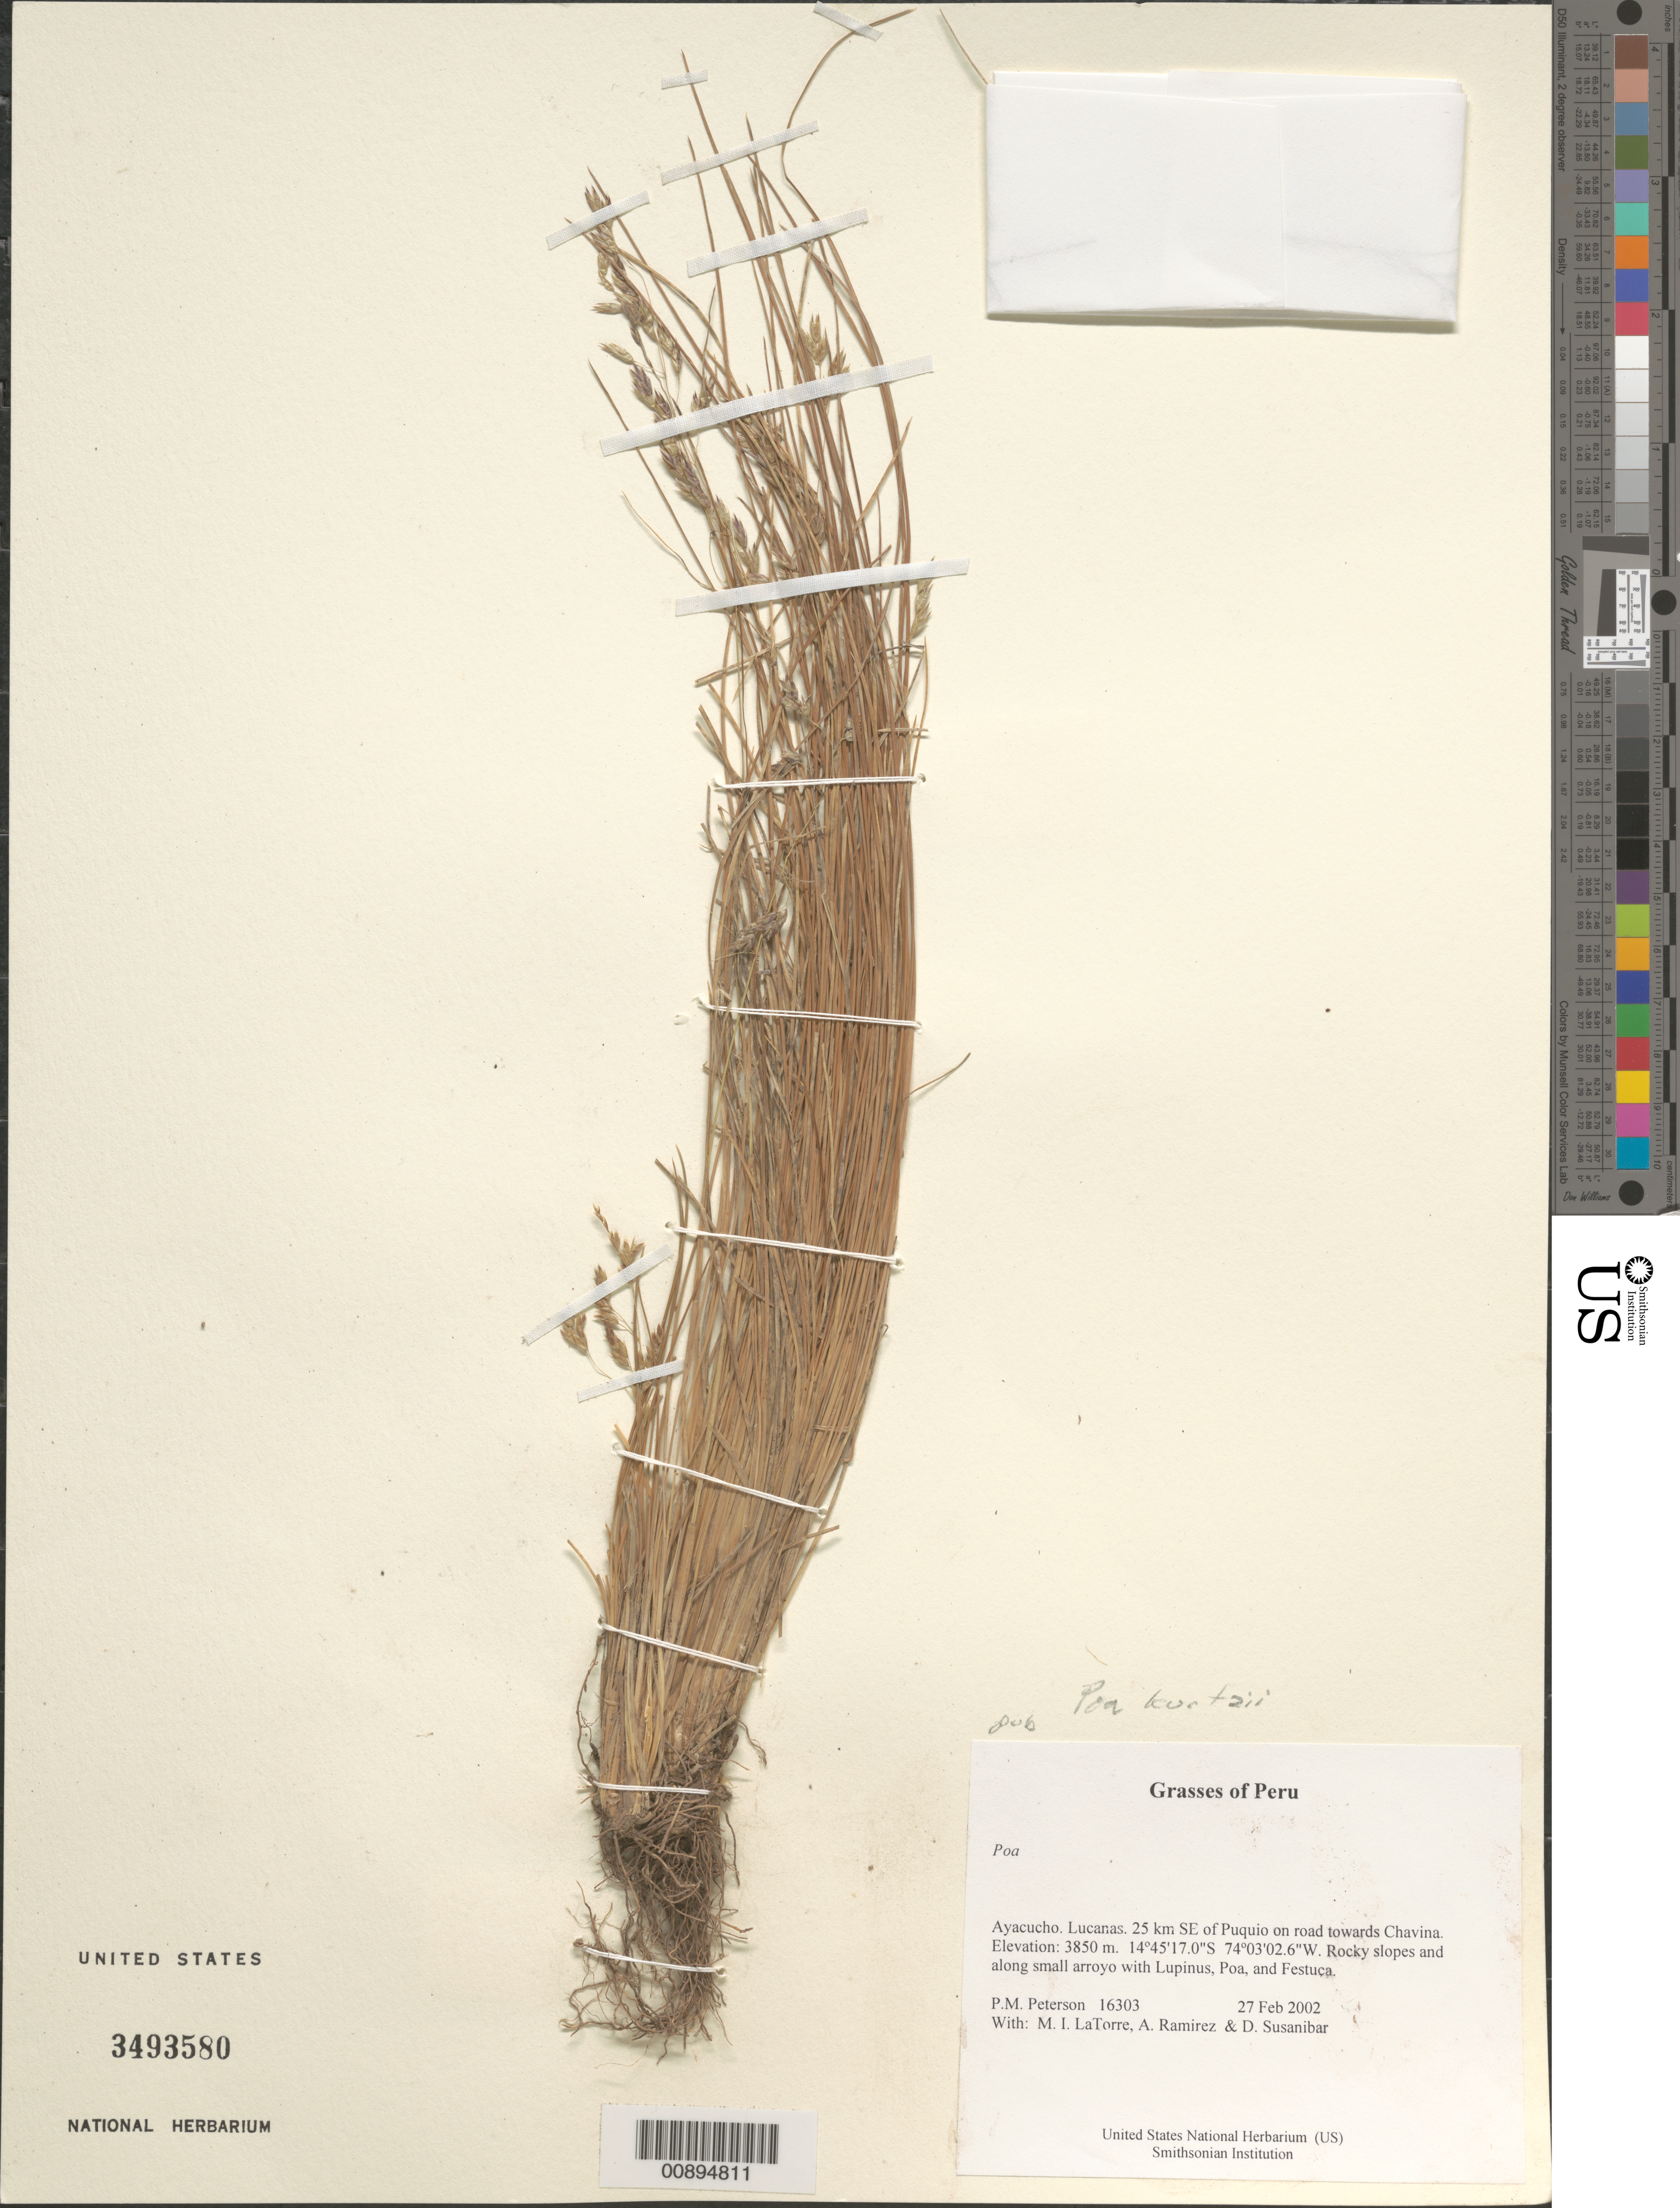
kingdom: Plantae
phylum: Tracheophyta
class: Liliopsida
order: Poales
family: Poaceae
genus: Poa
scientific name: Poa kurtzii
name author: R.E. Fr.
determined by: Soreng, Robert J., Research Associate (BOT), Smithsonian Institution - National Museum of Natural History (UNITED STATES)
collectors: P. M. Peterson, M. I. La Torre, A. Ramírez & D. Susanibar Cruz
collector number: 16303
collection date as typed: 27 Feb 2002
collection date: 2002-02-27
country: Peru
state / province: Ayacucho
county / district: Lucanas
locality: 25 km SE of Puquio on road towards Chavina.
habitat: Rocky slopes and along small arroyo with ~Lupinus, Poa, and Festuca~.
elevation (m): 3850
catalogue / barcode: US 3493580